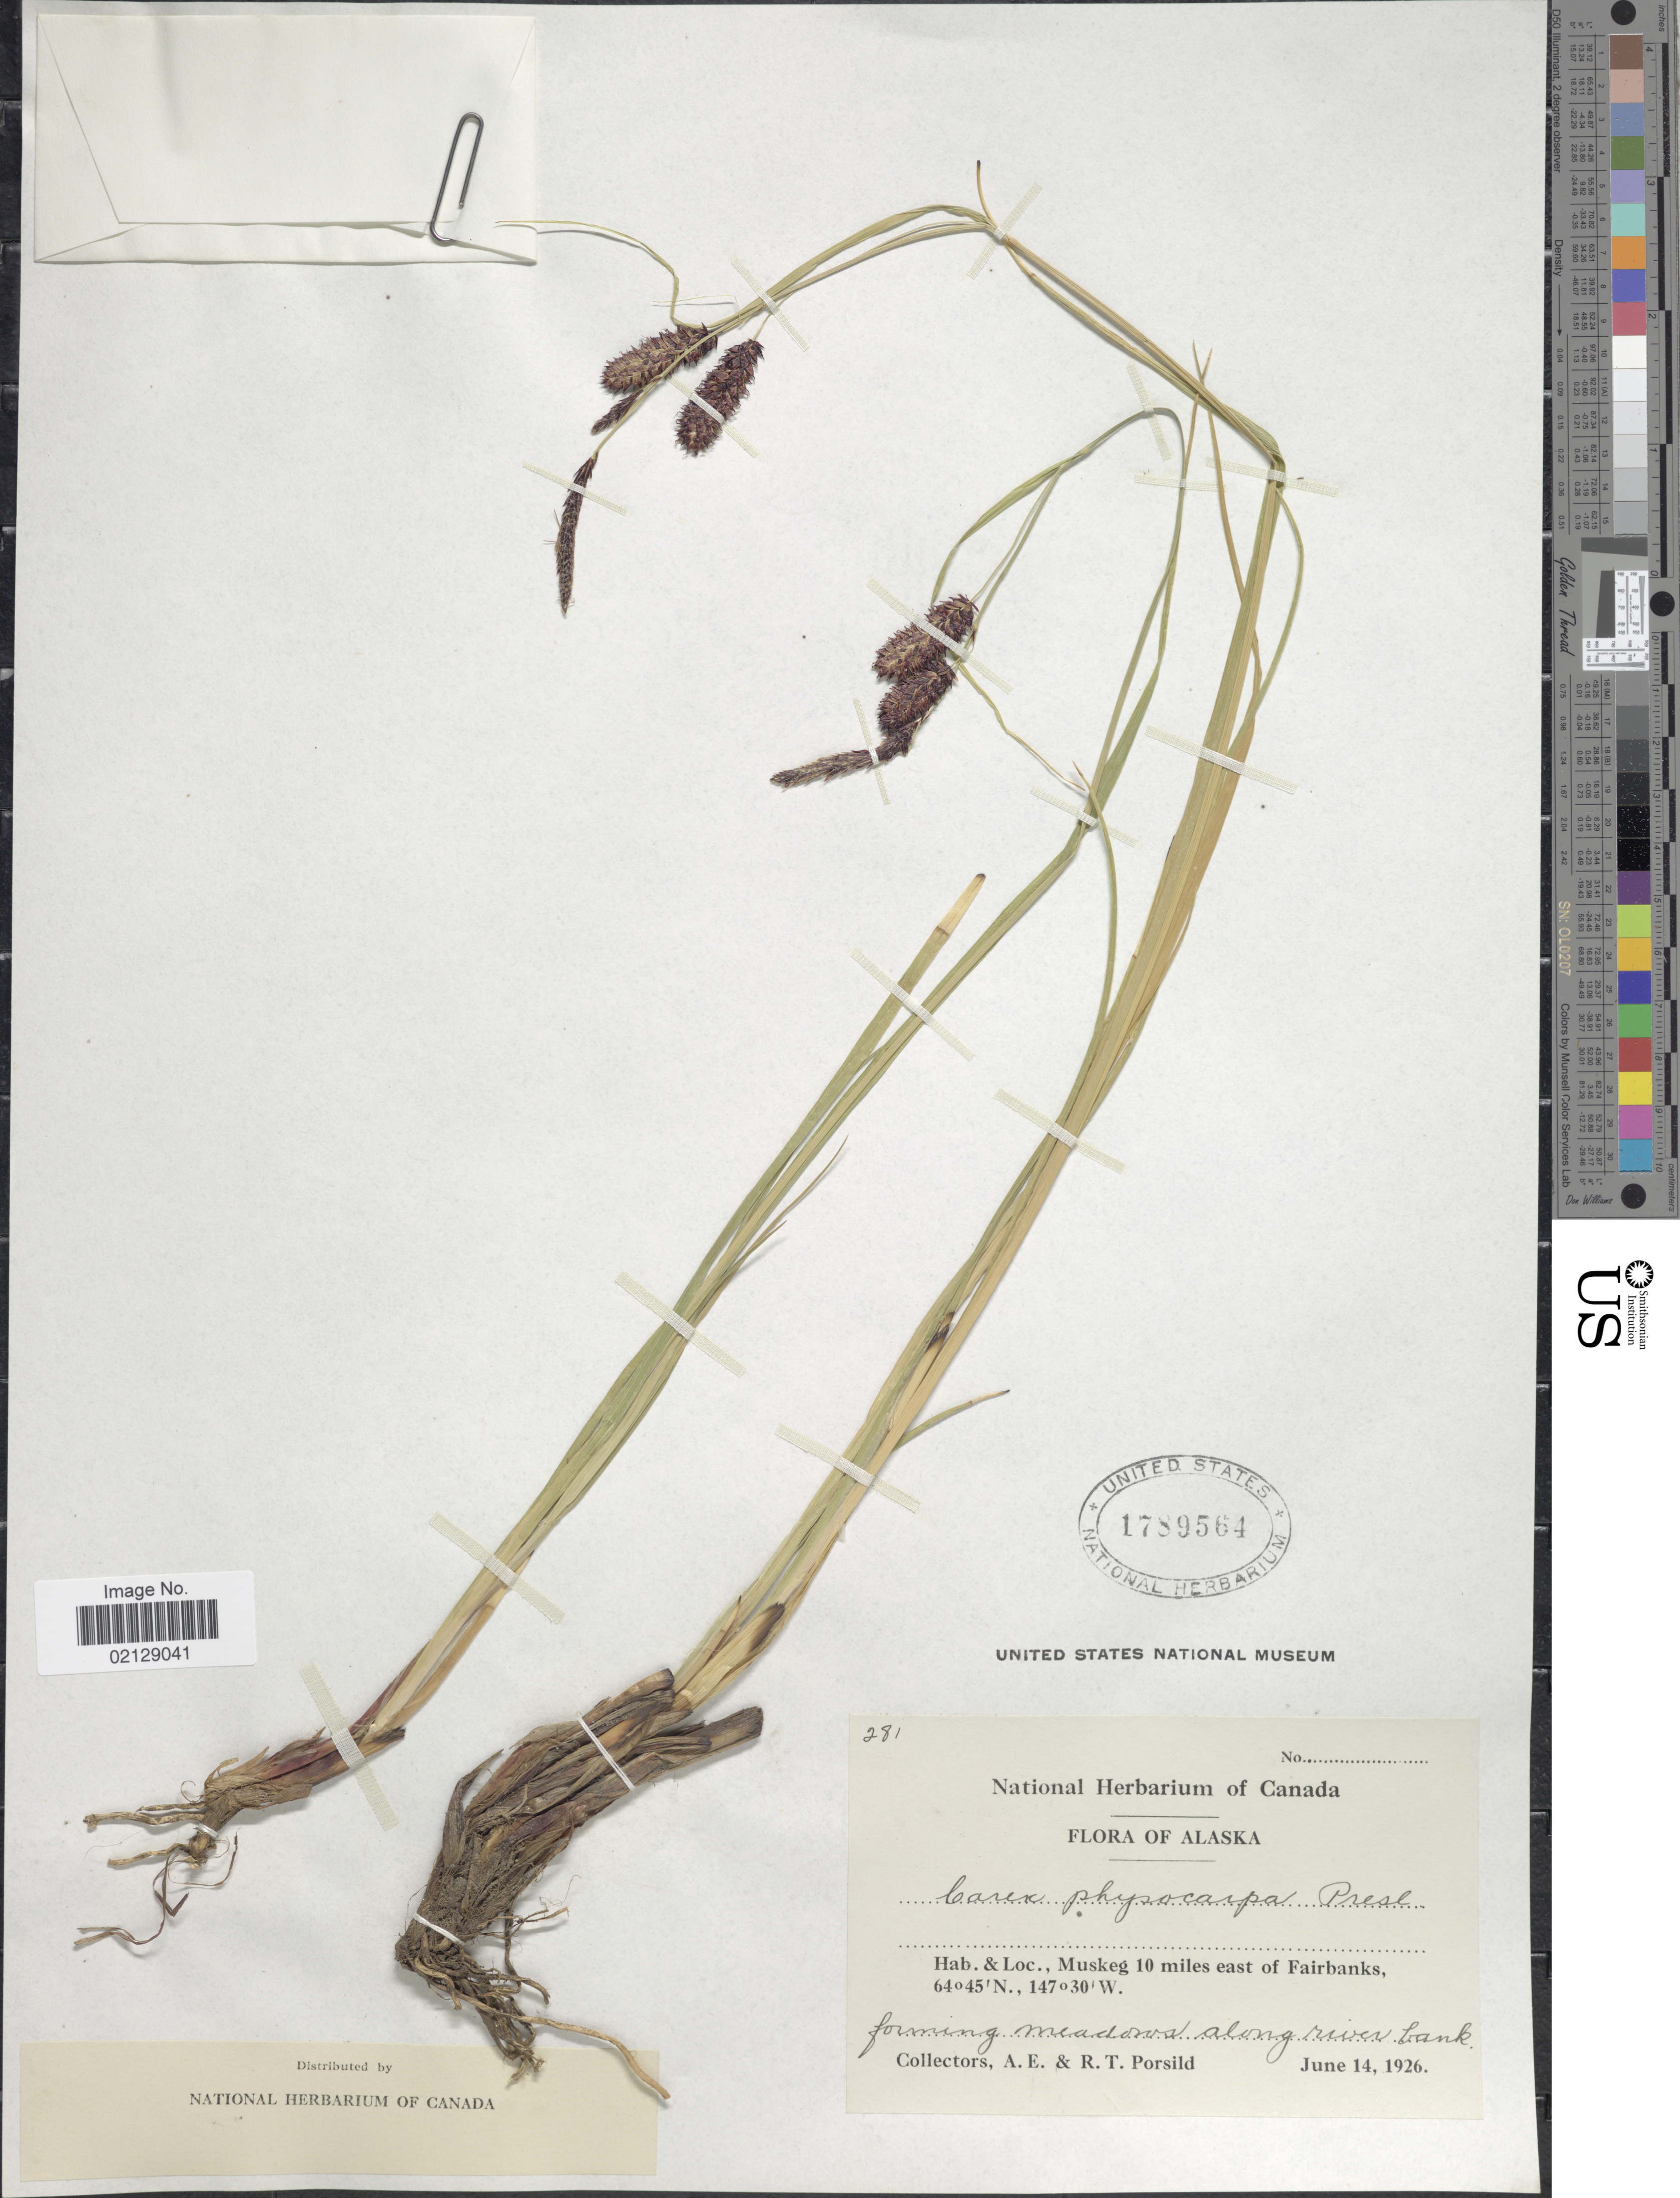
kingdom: Plantae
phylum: Tracheophyta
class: Liliopsida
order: Poales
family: Cyperaceae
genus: Carex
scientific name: Carex saxatilis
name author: L.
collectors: A. E. Porsild & R. T. Porsild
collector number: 281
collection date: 1926-06-14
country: United States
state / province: Alaska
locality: Muskeg 10 miles east of Fairbanks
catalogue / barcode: US 1789564